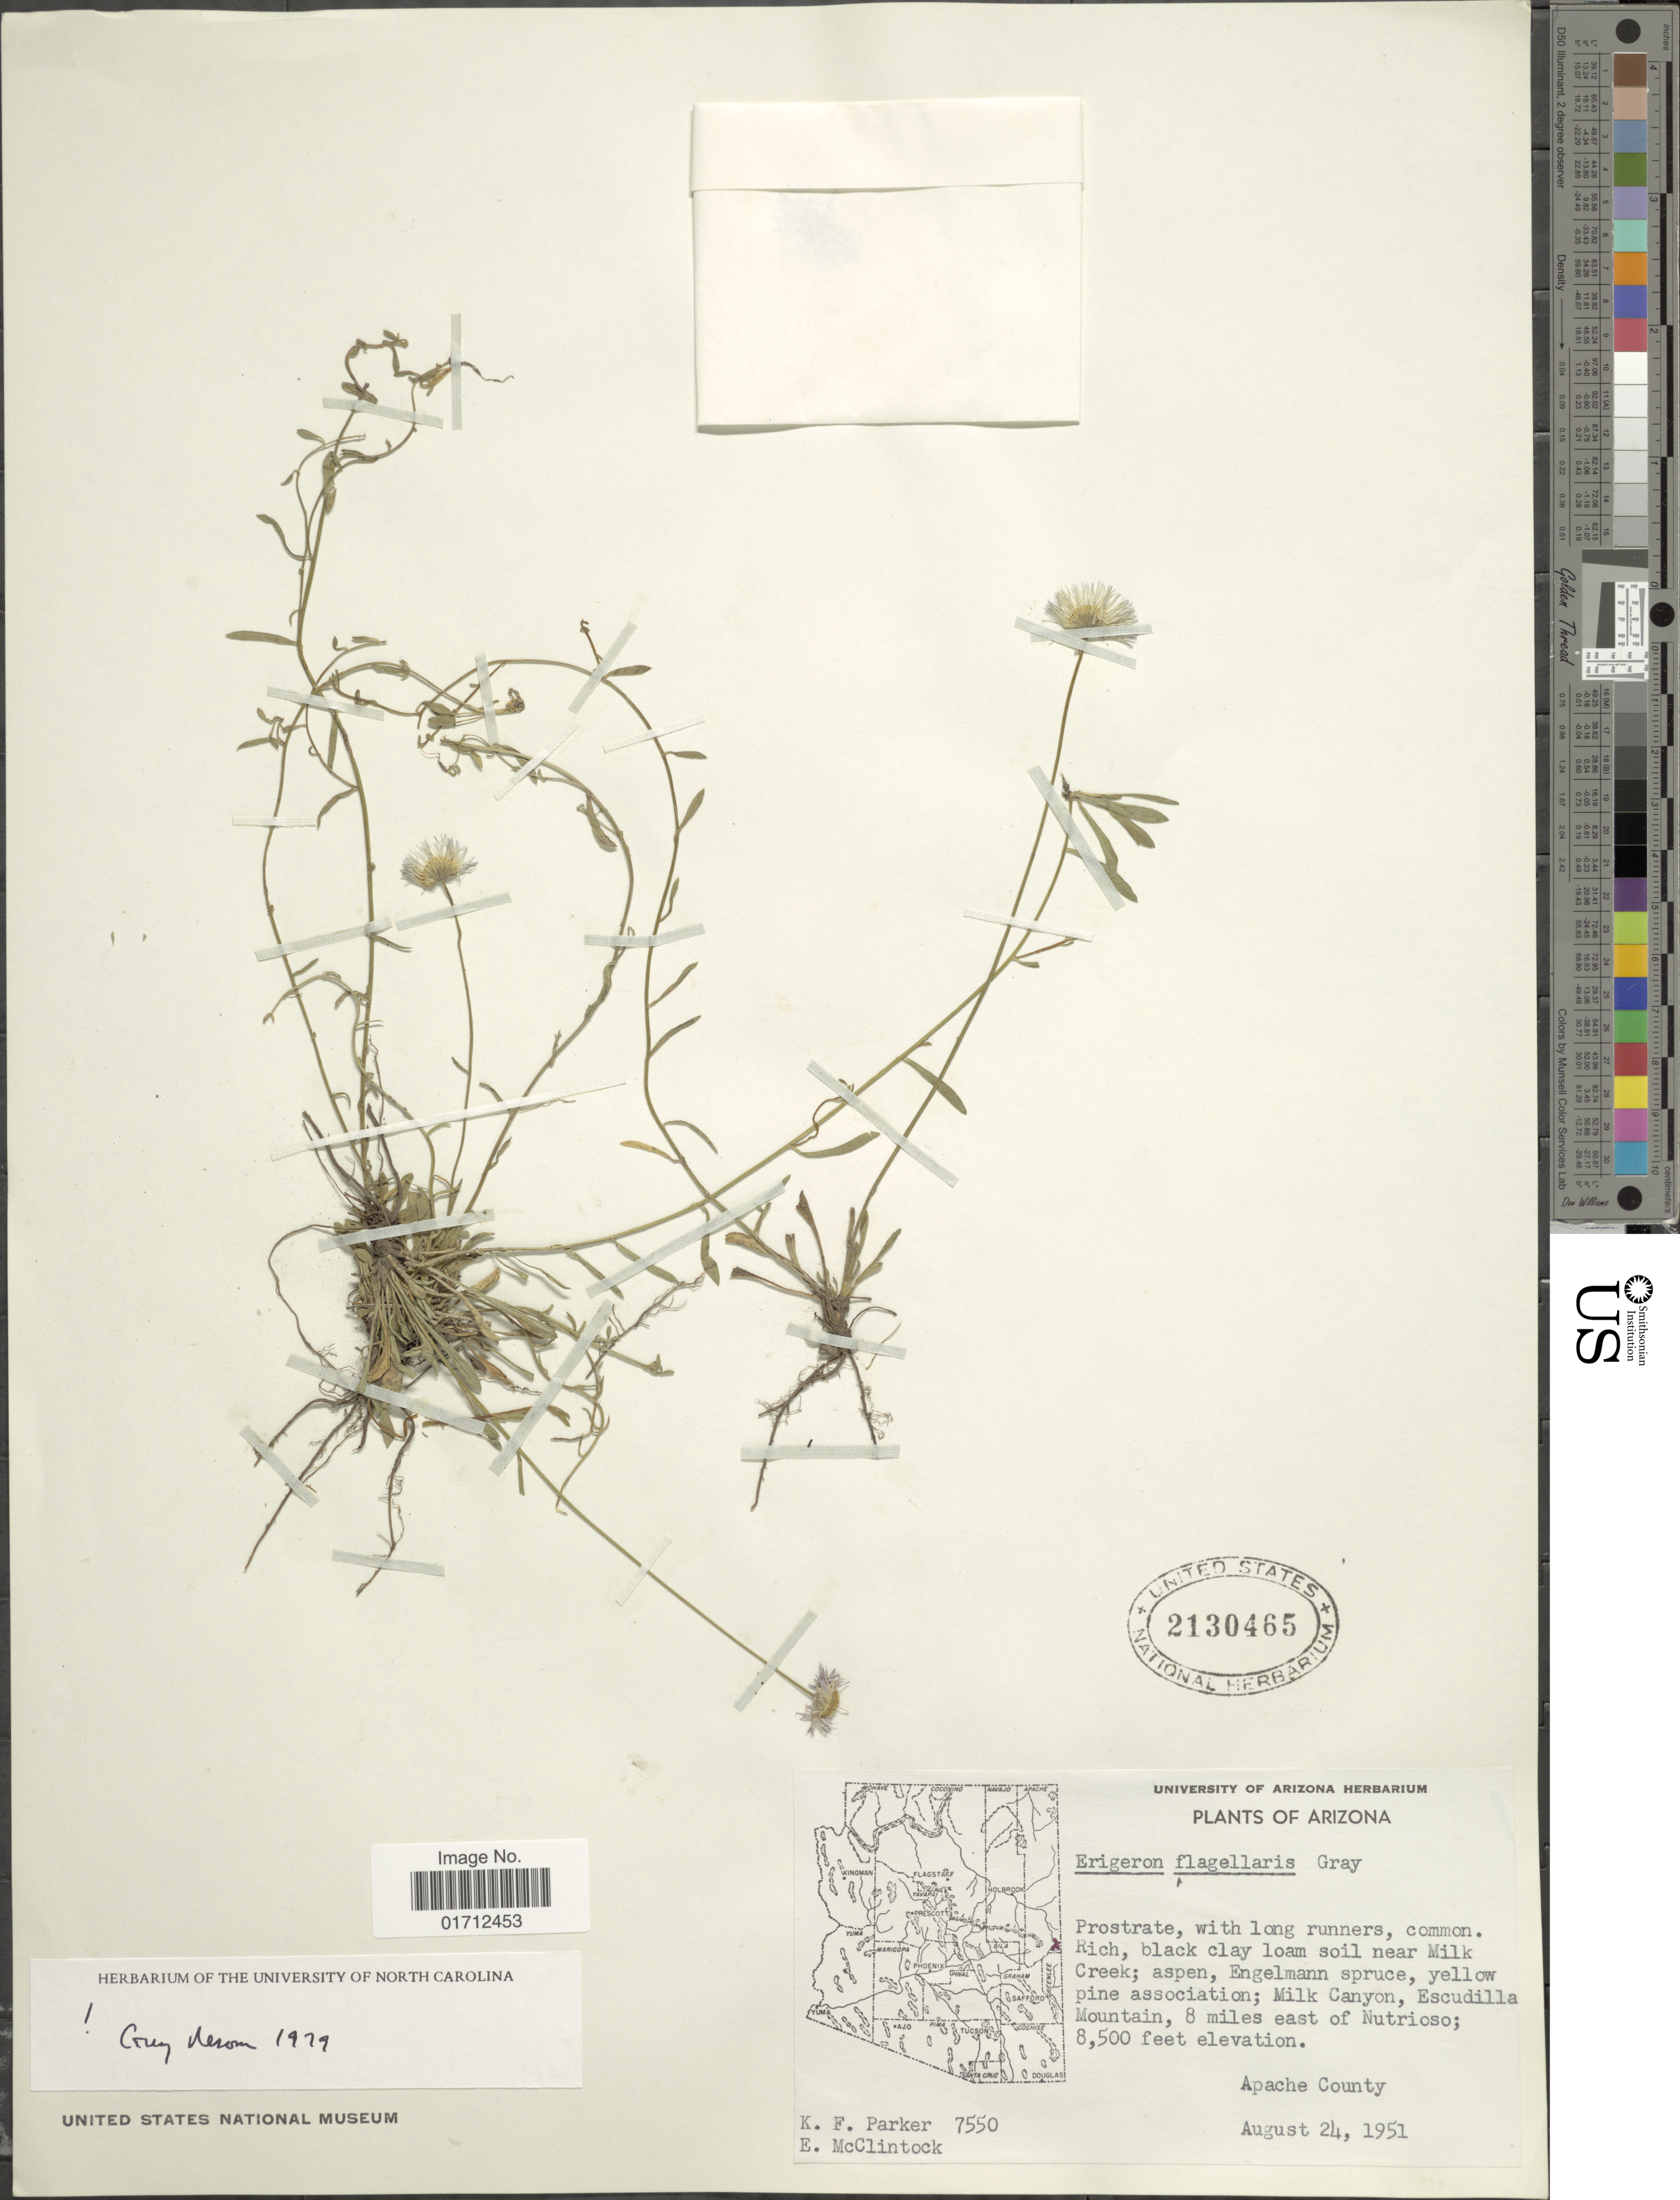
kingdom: Plantae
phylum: Tracheophyta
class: Magnoliopsida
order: Asterales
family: Asteraceae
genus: Erigeron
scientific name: Erigeron flagellaris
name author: A. Gray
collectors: K. F. Parker & E. McClintock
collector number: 7550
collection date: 1951-08-24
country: United States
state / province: Arizona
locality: Near Milk Creek, Milk Canyon, Escudilla Mountain, 8 miles east of Nutrioso. Apache County.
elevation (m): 2591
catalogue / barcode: US 2130465